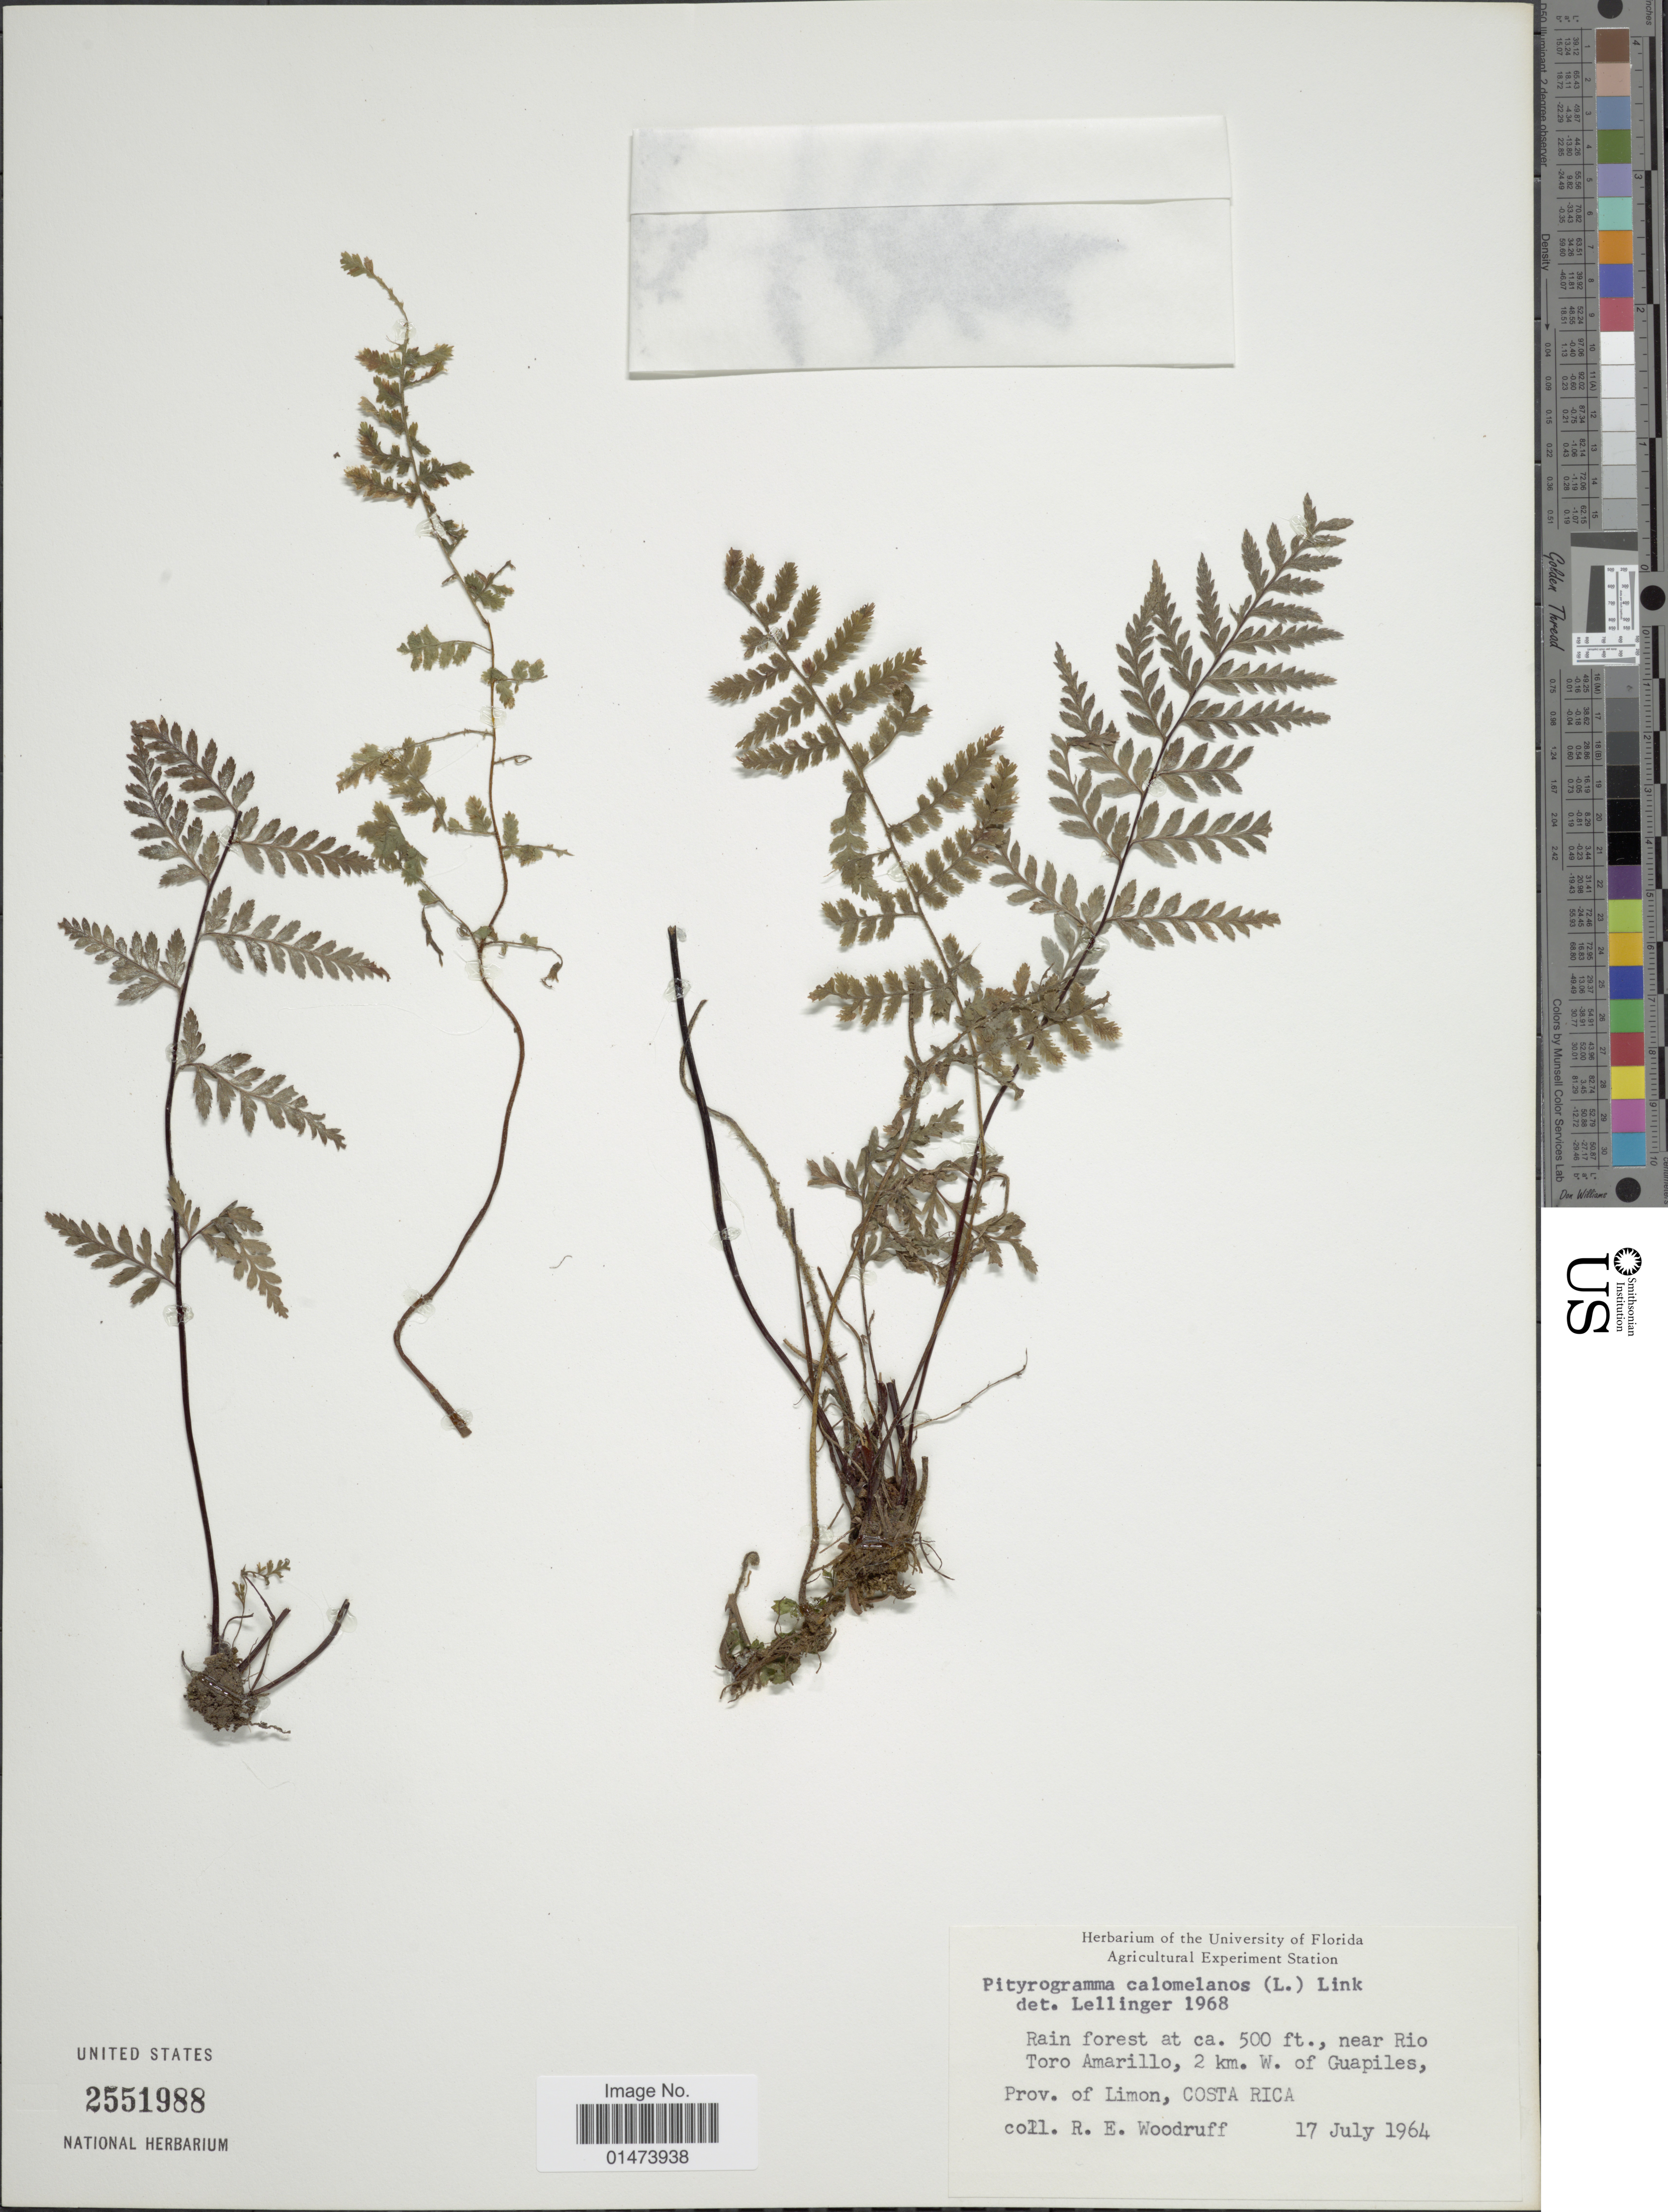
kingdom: Plantae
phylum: Tracheophyta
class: Polypodiopsida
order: Polypodiales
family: Pteridaceae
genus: Pityrogramma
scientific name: Pityrogramma calomelanos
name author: (L.) Link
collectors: R. Woodruff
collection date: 1964-07-17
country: Costa Rica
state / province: Limón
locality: Rain forest, near Rio Toro Amarillo, 2 km. W. of Guapiles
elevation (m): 152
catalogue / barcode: US 2551988